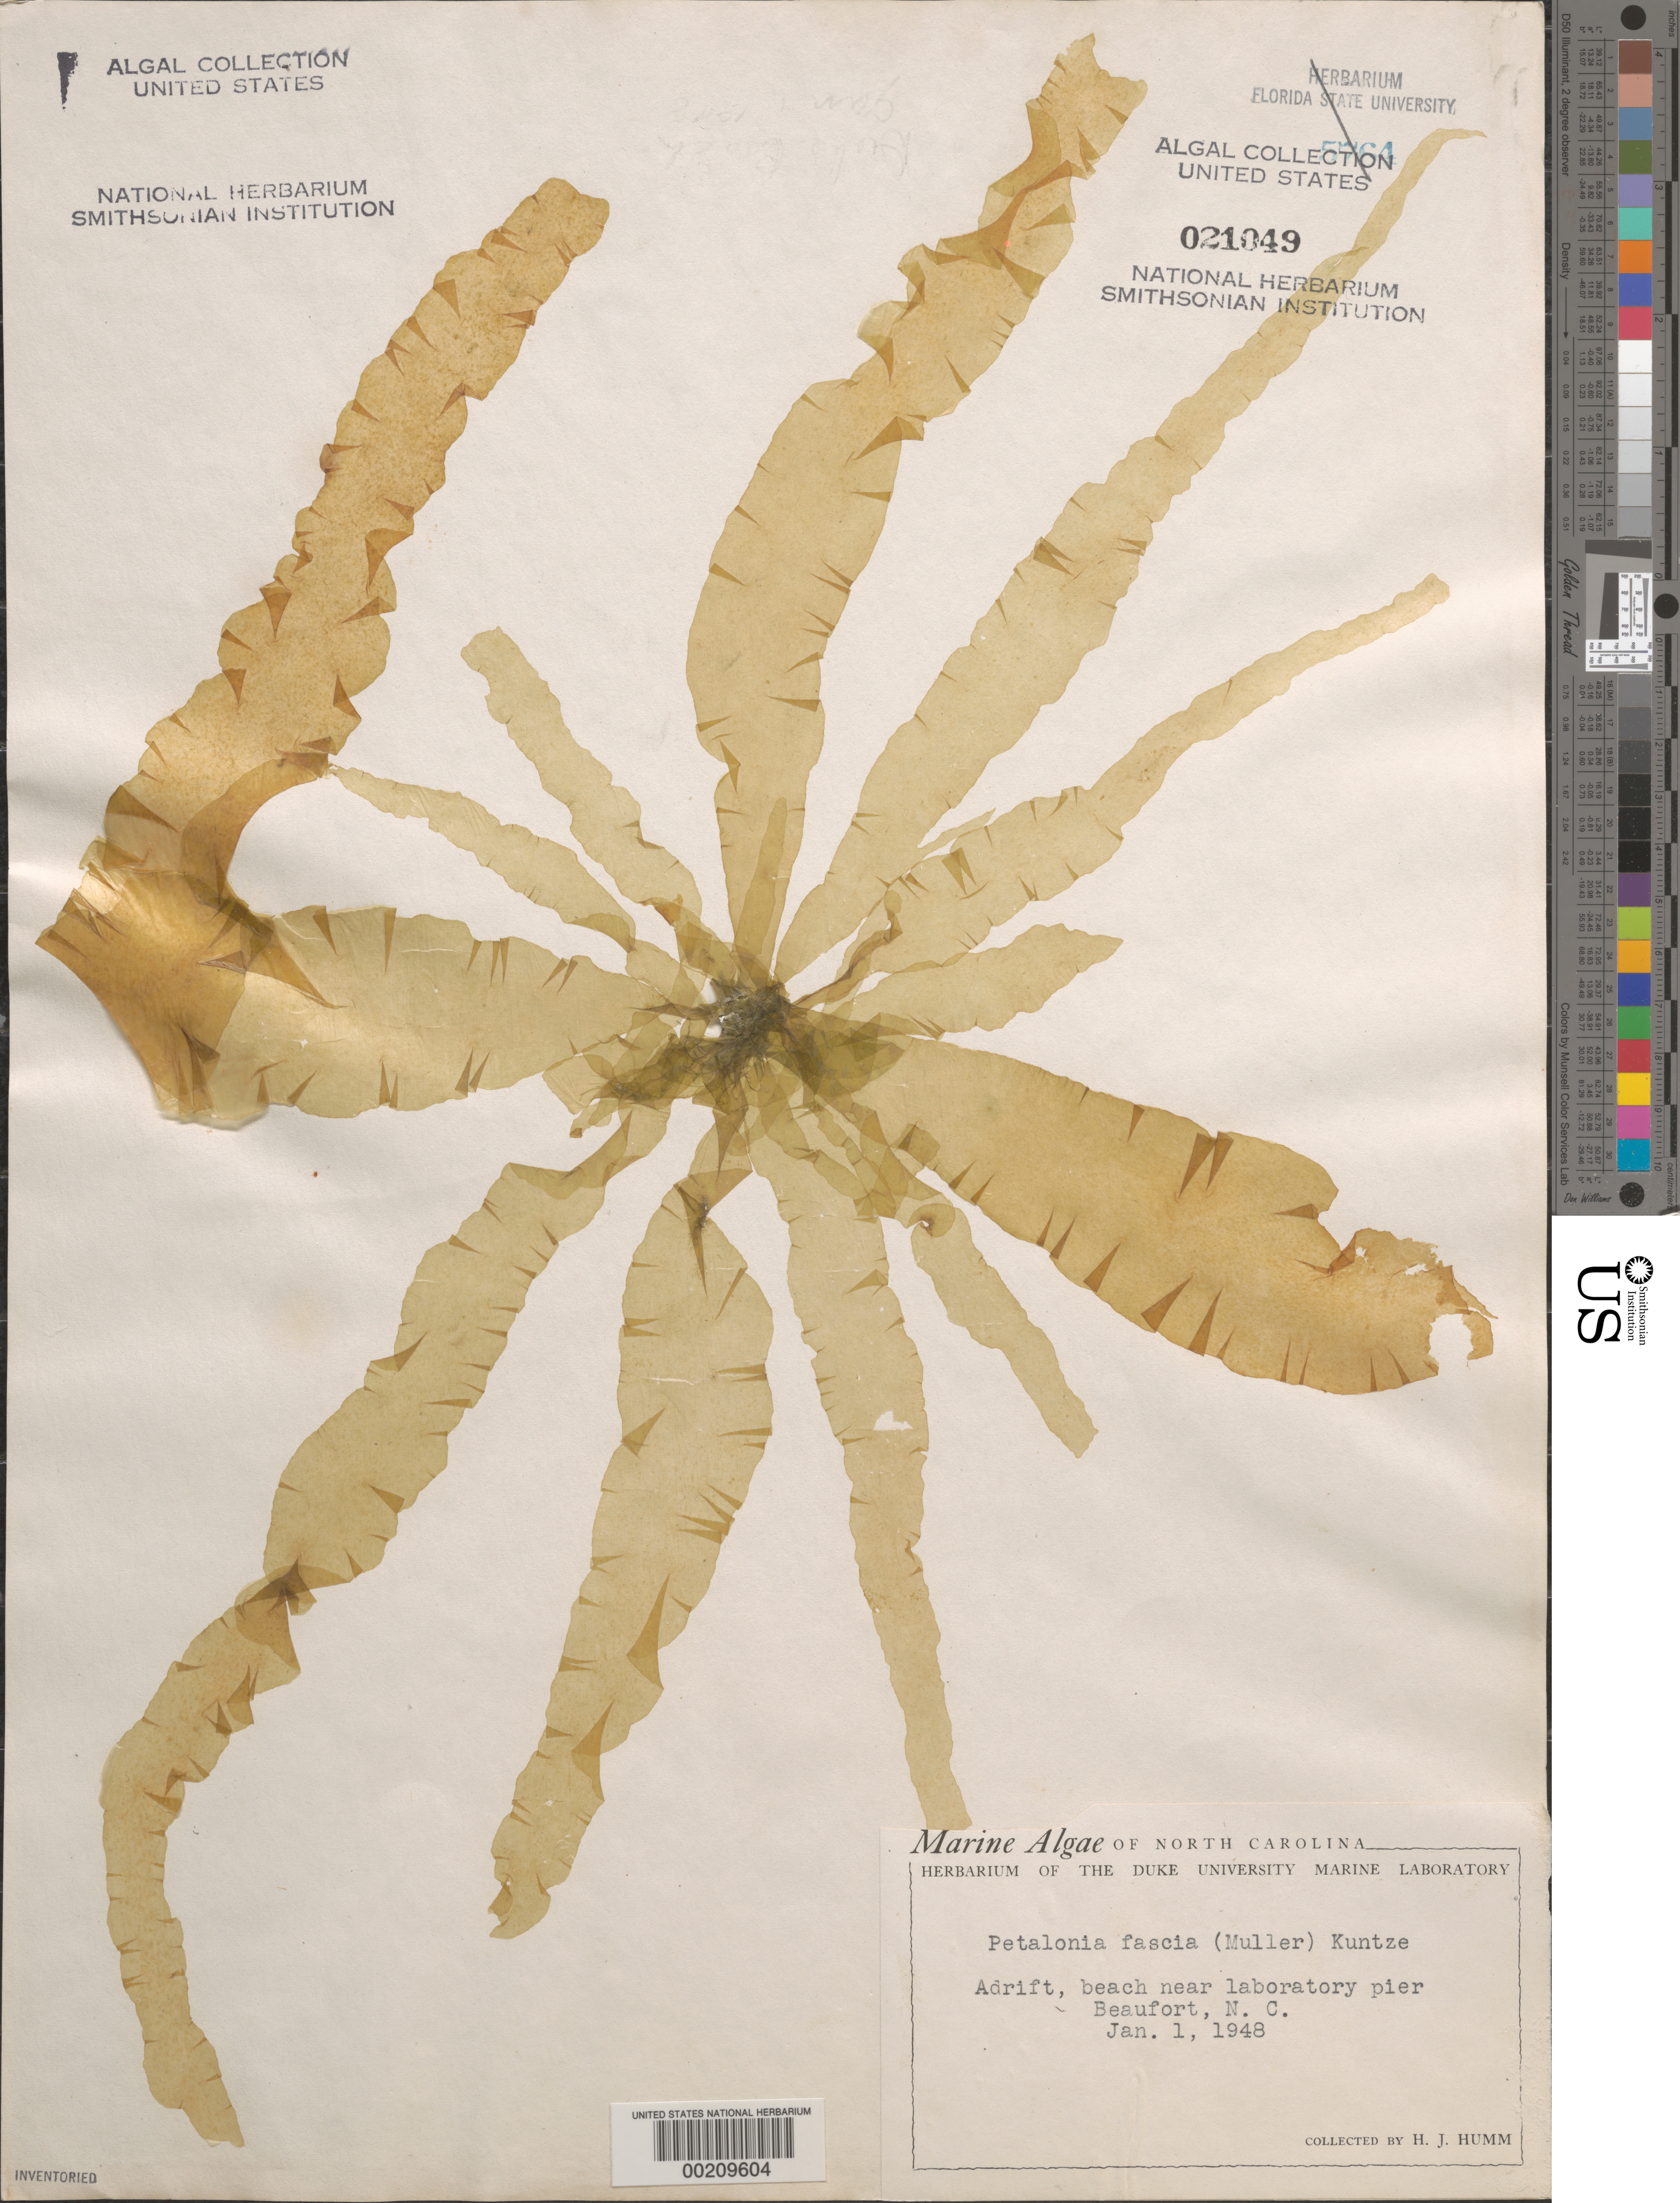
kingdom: Chromista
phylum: Ochrophyta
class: Phaeophyceae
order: Scytosiphonales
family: Scytosiphonaceae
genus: Petalonia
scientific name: Petalonia fascia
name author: (O.F. Müller) Kuntze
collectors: H. J. Humm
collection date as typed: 01 Jan 1948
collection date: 1948-01-01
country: United States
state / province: North Carolina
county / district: Carteret County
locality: Beaufort, coral reef 20 miles offshore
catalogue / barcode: US 21049